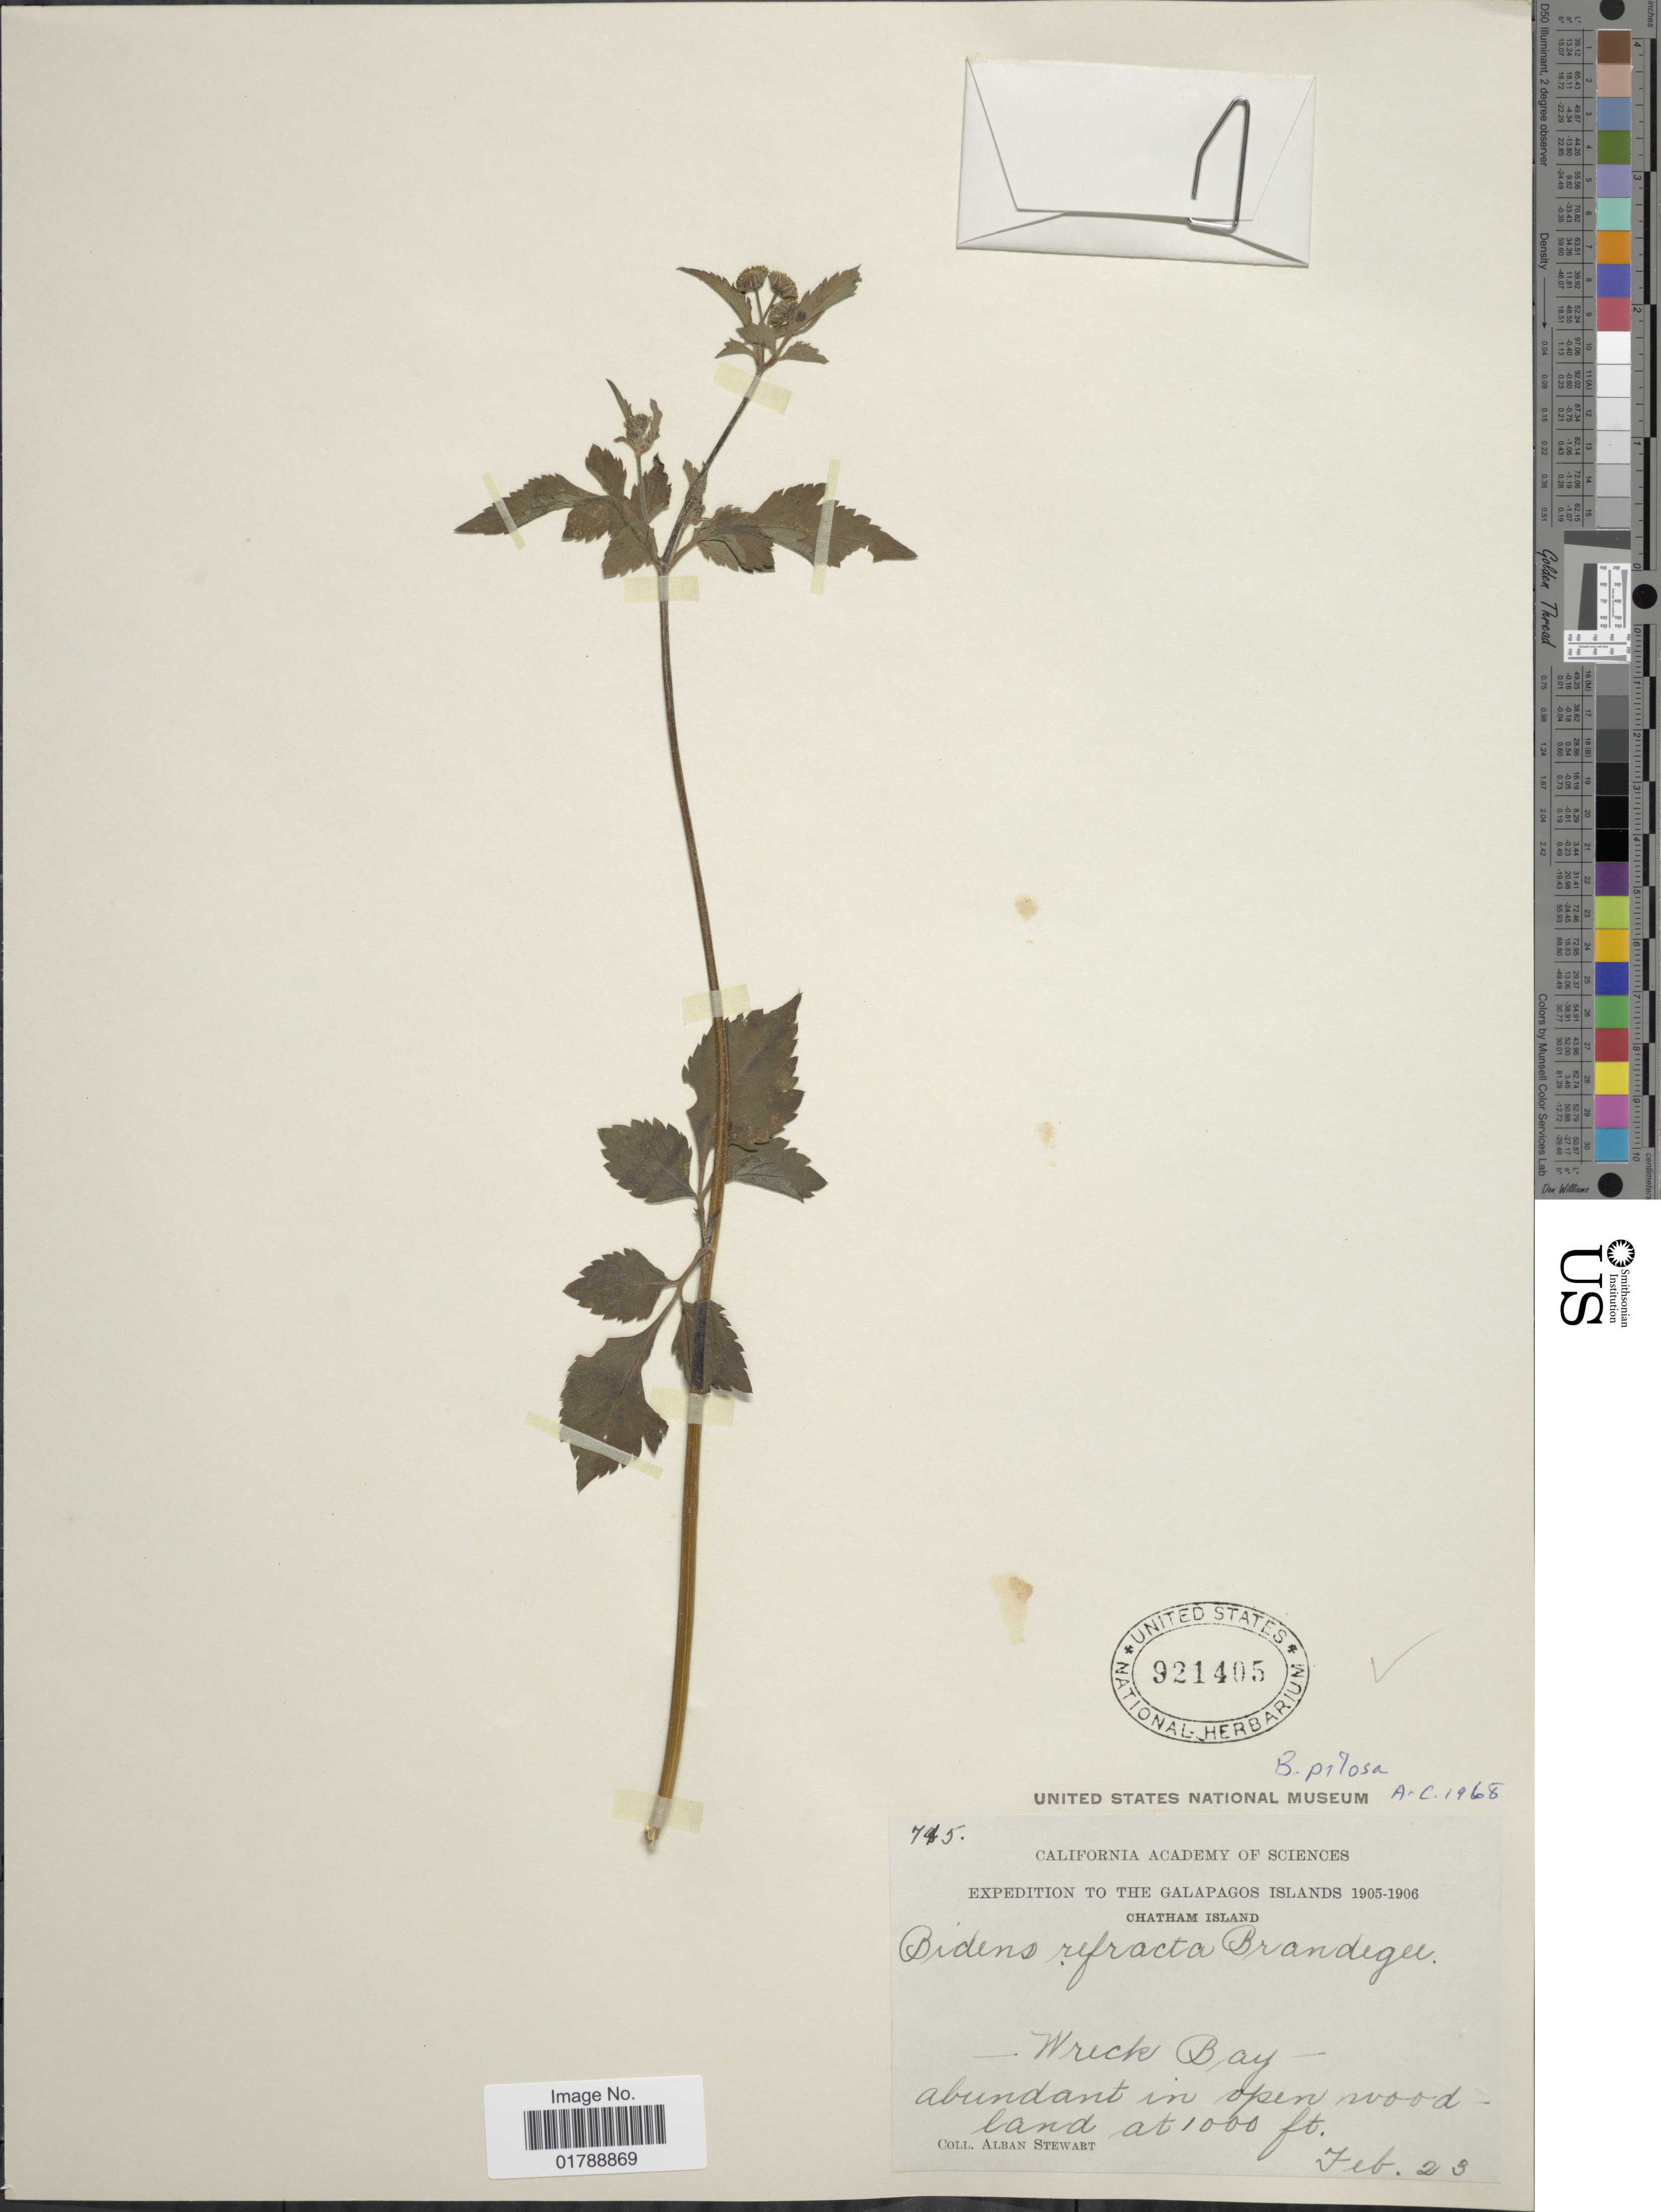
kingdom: Plantae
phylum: Tracheophyta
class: Magnoliopsida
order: Asterales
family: Asteraceae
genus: Bidens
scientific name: Bidens pilosa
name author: L.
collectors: A. Stewart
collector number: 715*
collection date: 1905-02-23/1906-02-23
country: Ecuador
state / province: Colón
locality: Galapagos Islands. Chatham Island. Wreck Bay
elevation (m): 305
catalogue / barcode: US 921405